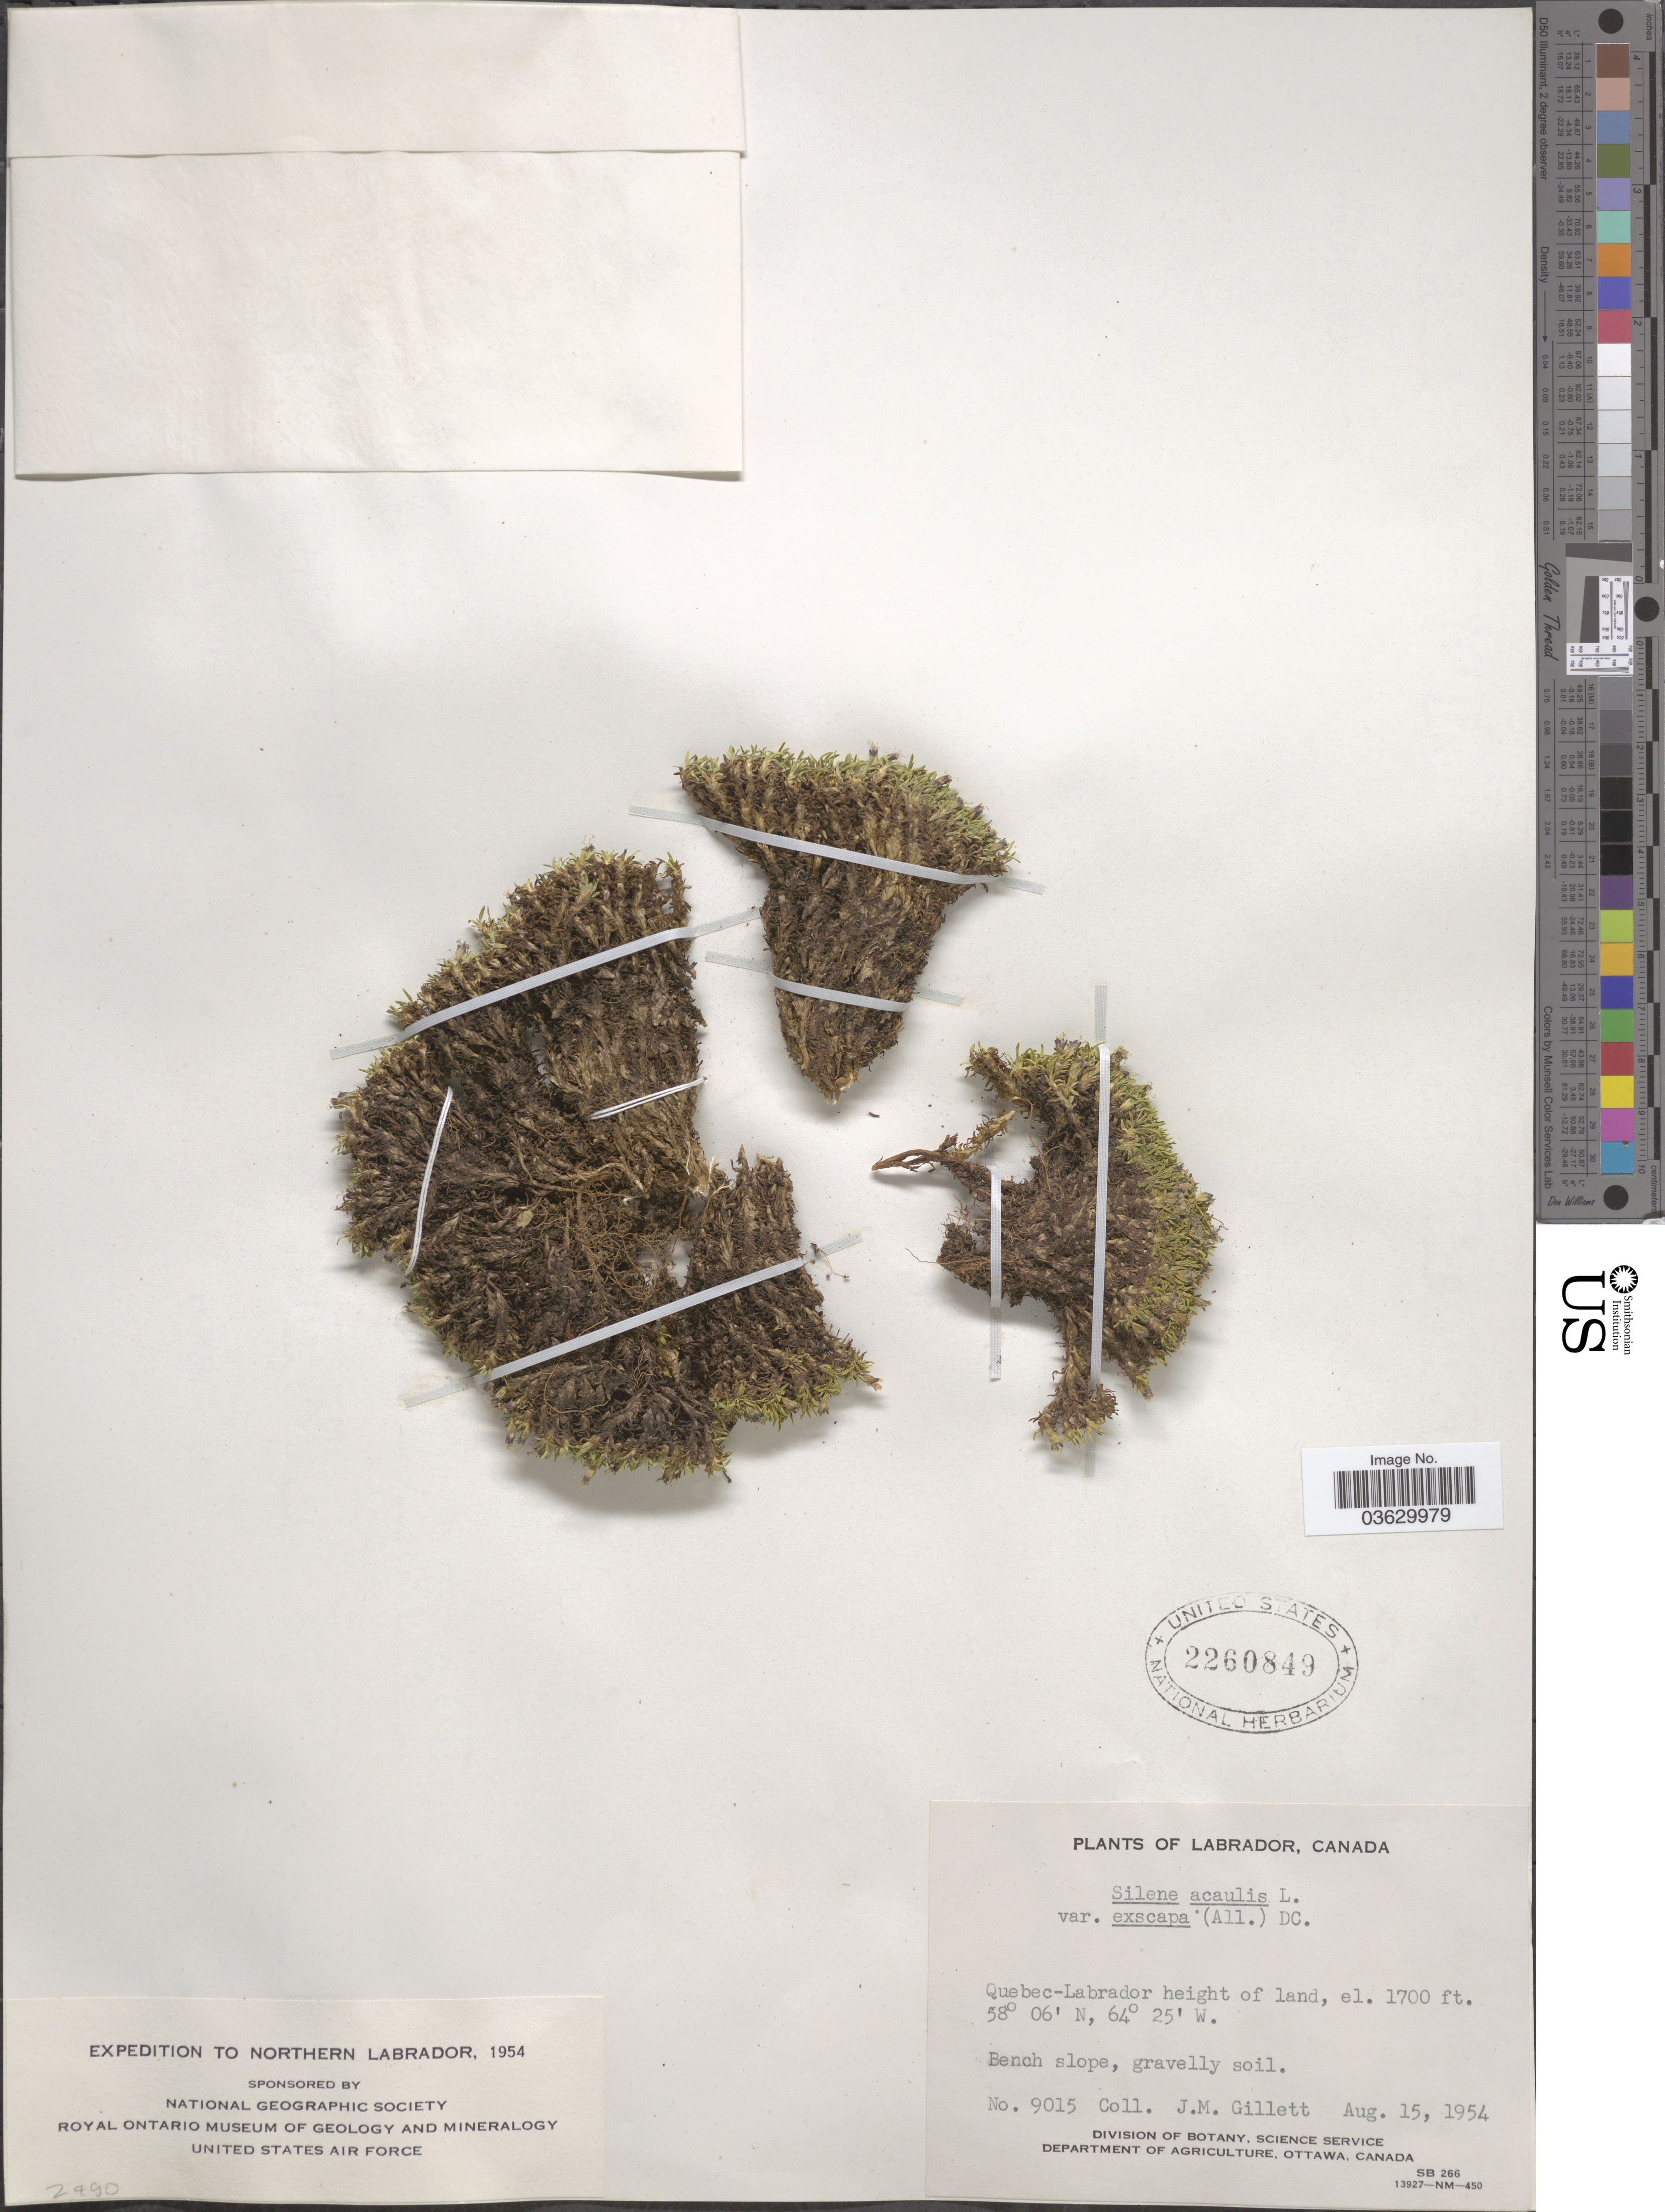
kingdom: Plantae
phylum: Tracheophyta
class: Magnoliopsida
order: Caryophyllales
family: Caryophyllaceae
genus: Silene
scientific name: Silene acaulis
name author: (L.) Jacq.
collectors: J. M. Gillett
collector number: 9015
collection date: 1954-08-15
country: Canada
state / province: Newfoundland and Labrador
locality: Northern Labrador. Labrador. Quebec-Labrador height of land.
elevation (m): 518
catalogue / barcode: US 2260849